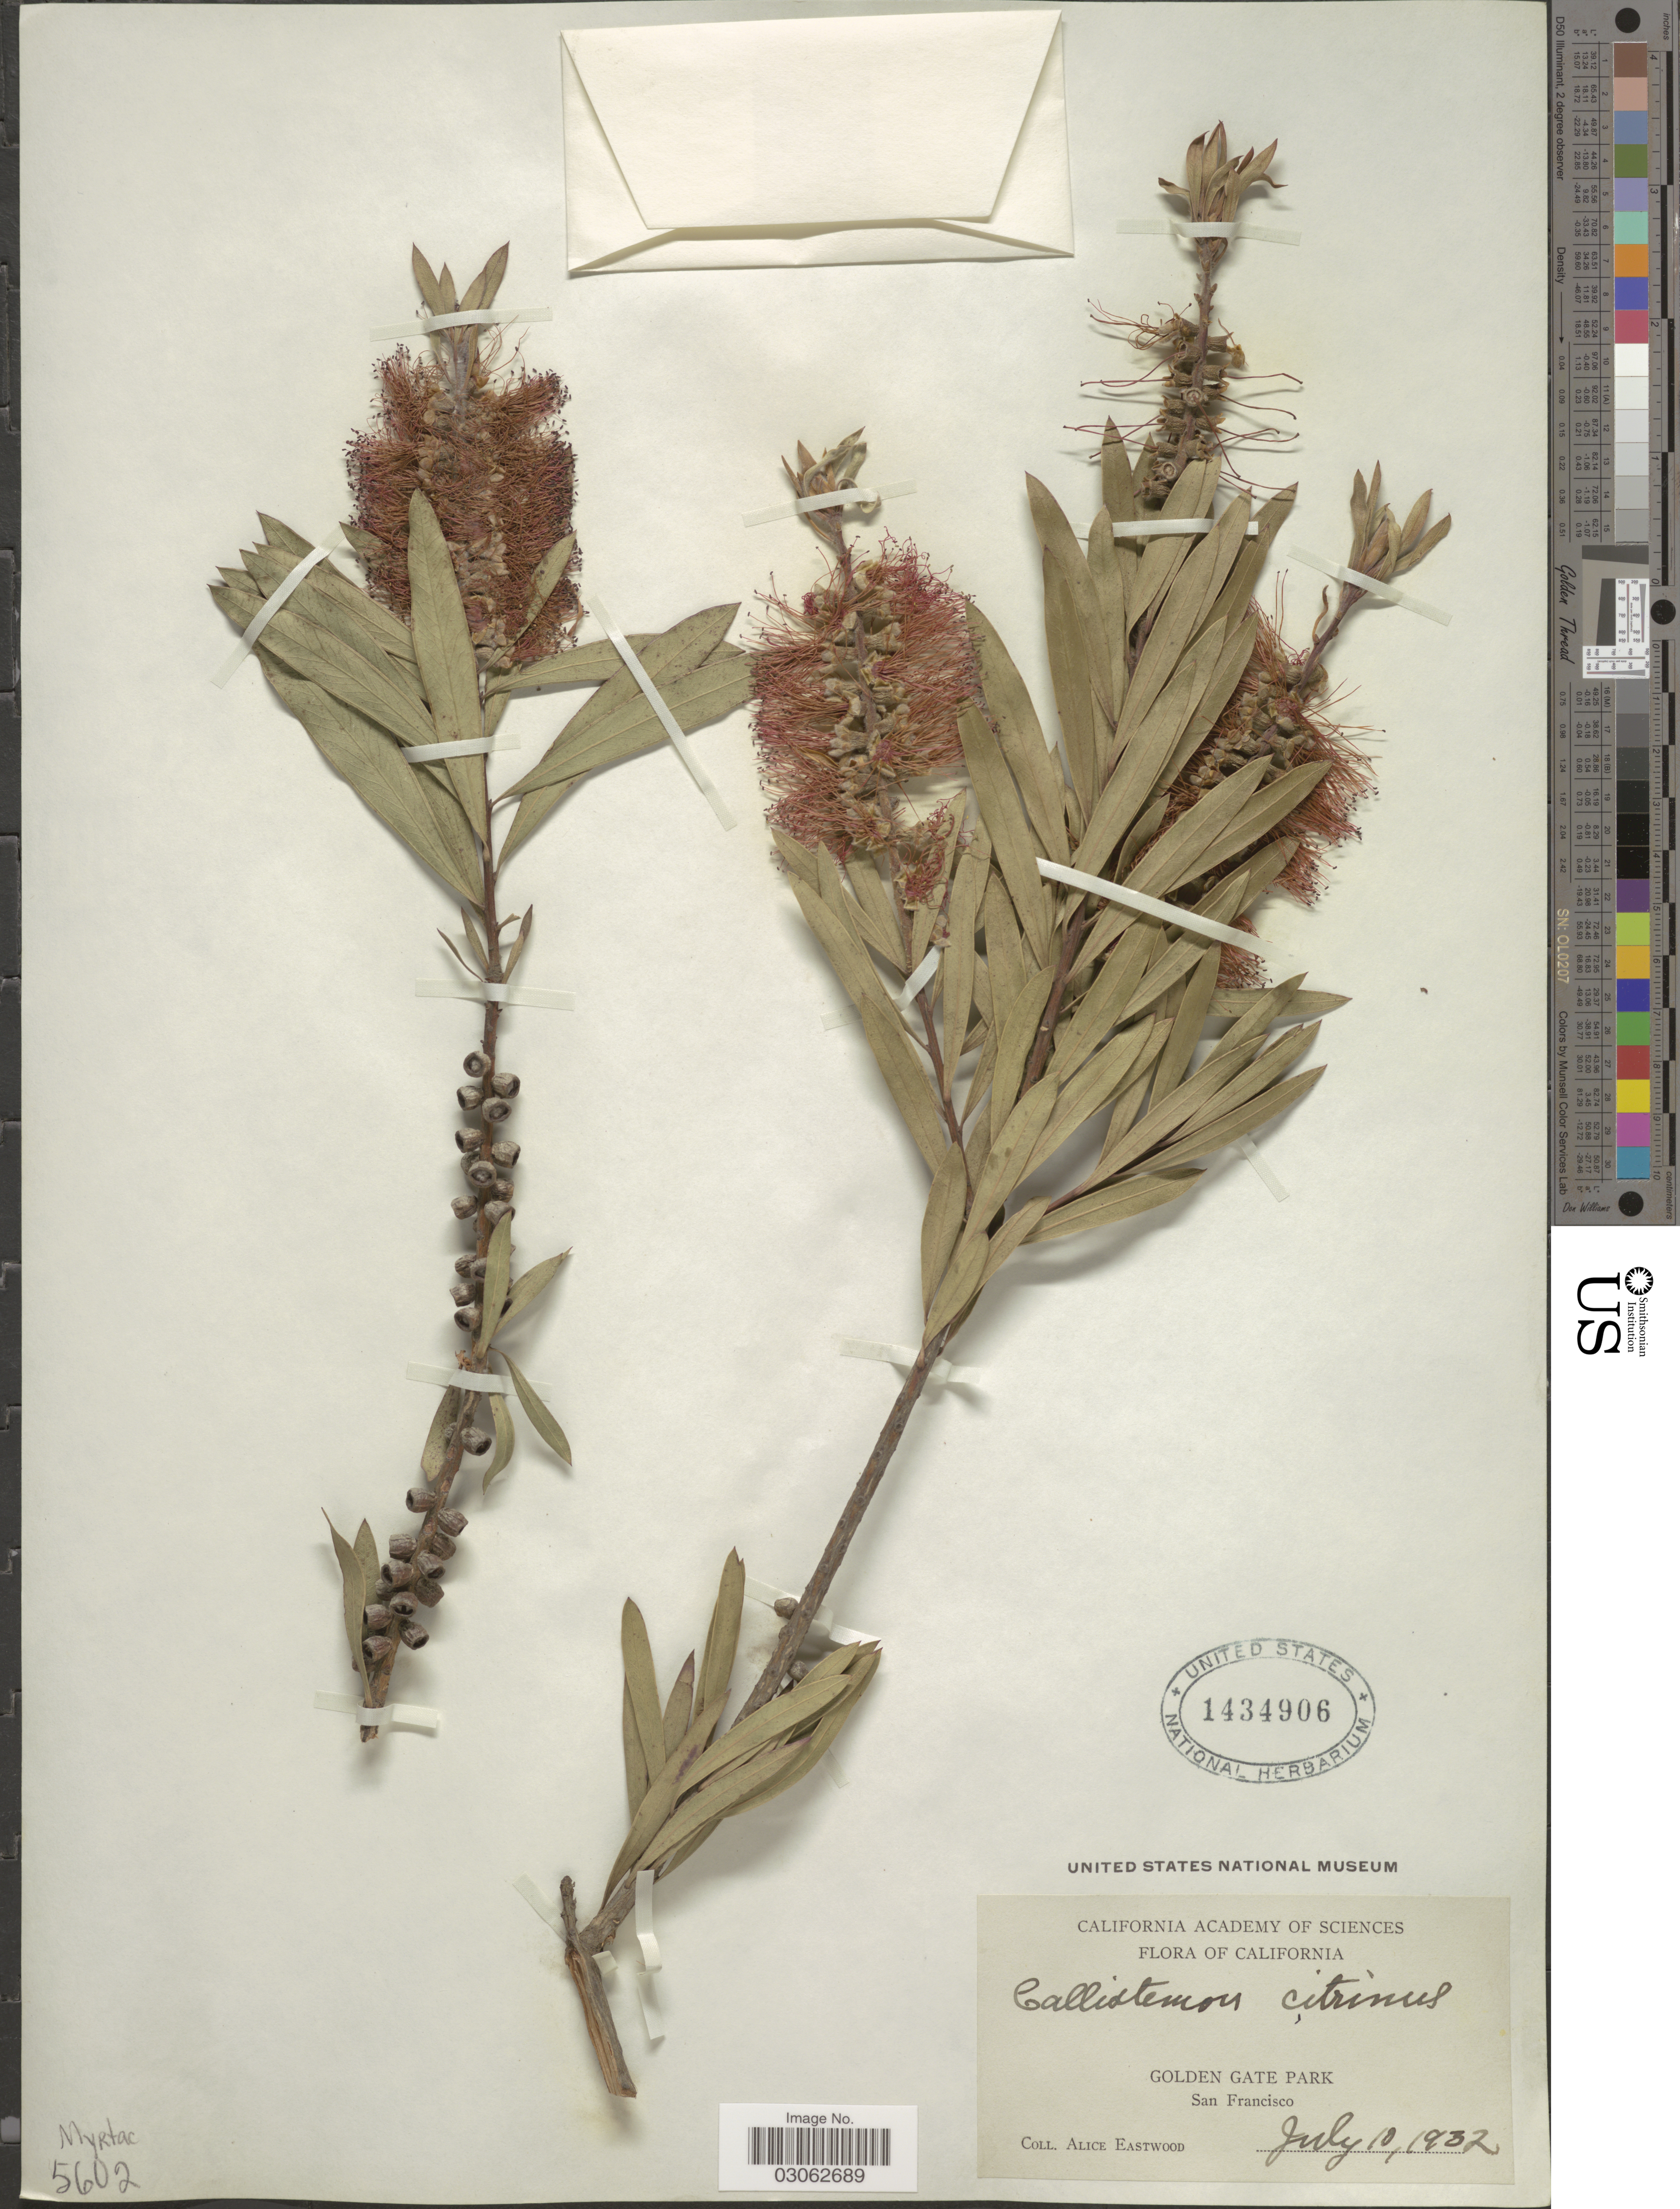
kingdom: Plantae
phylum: Tracheophyta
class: Magnoliopsida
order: Myrtales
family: Myrtaceae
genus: Callistemon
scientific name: Callistemon citrinus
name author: (Curtis) Skeels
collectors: A. Eastwood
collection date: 1932-07-10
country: United States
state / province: California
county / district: San Francisco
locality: Golden Gate Park. San Francisco.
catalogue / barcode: US 1434906